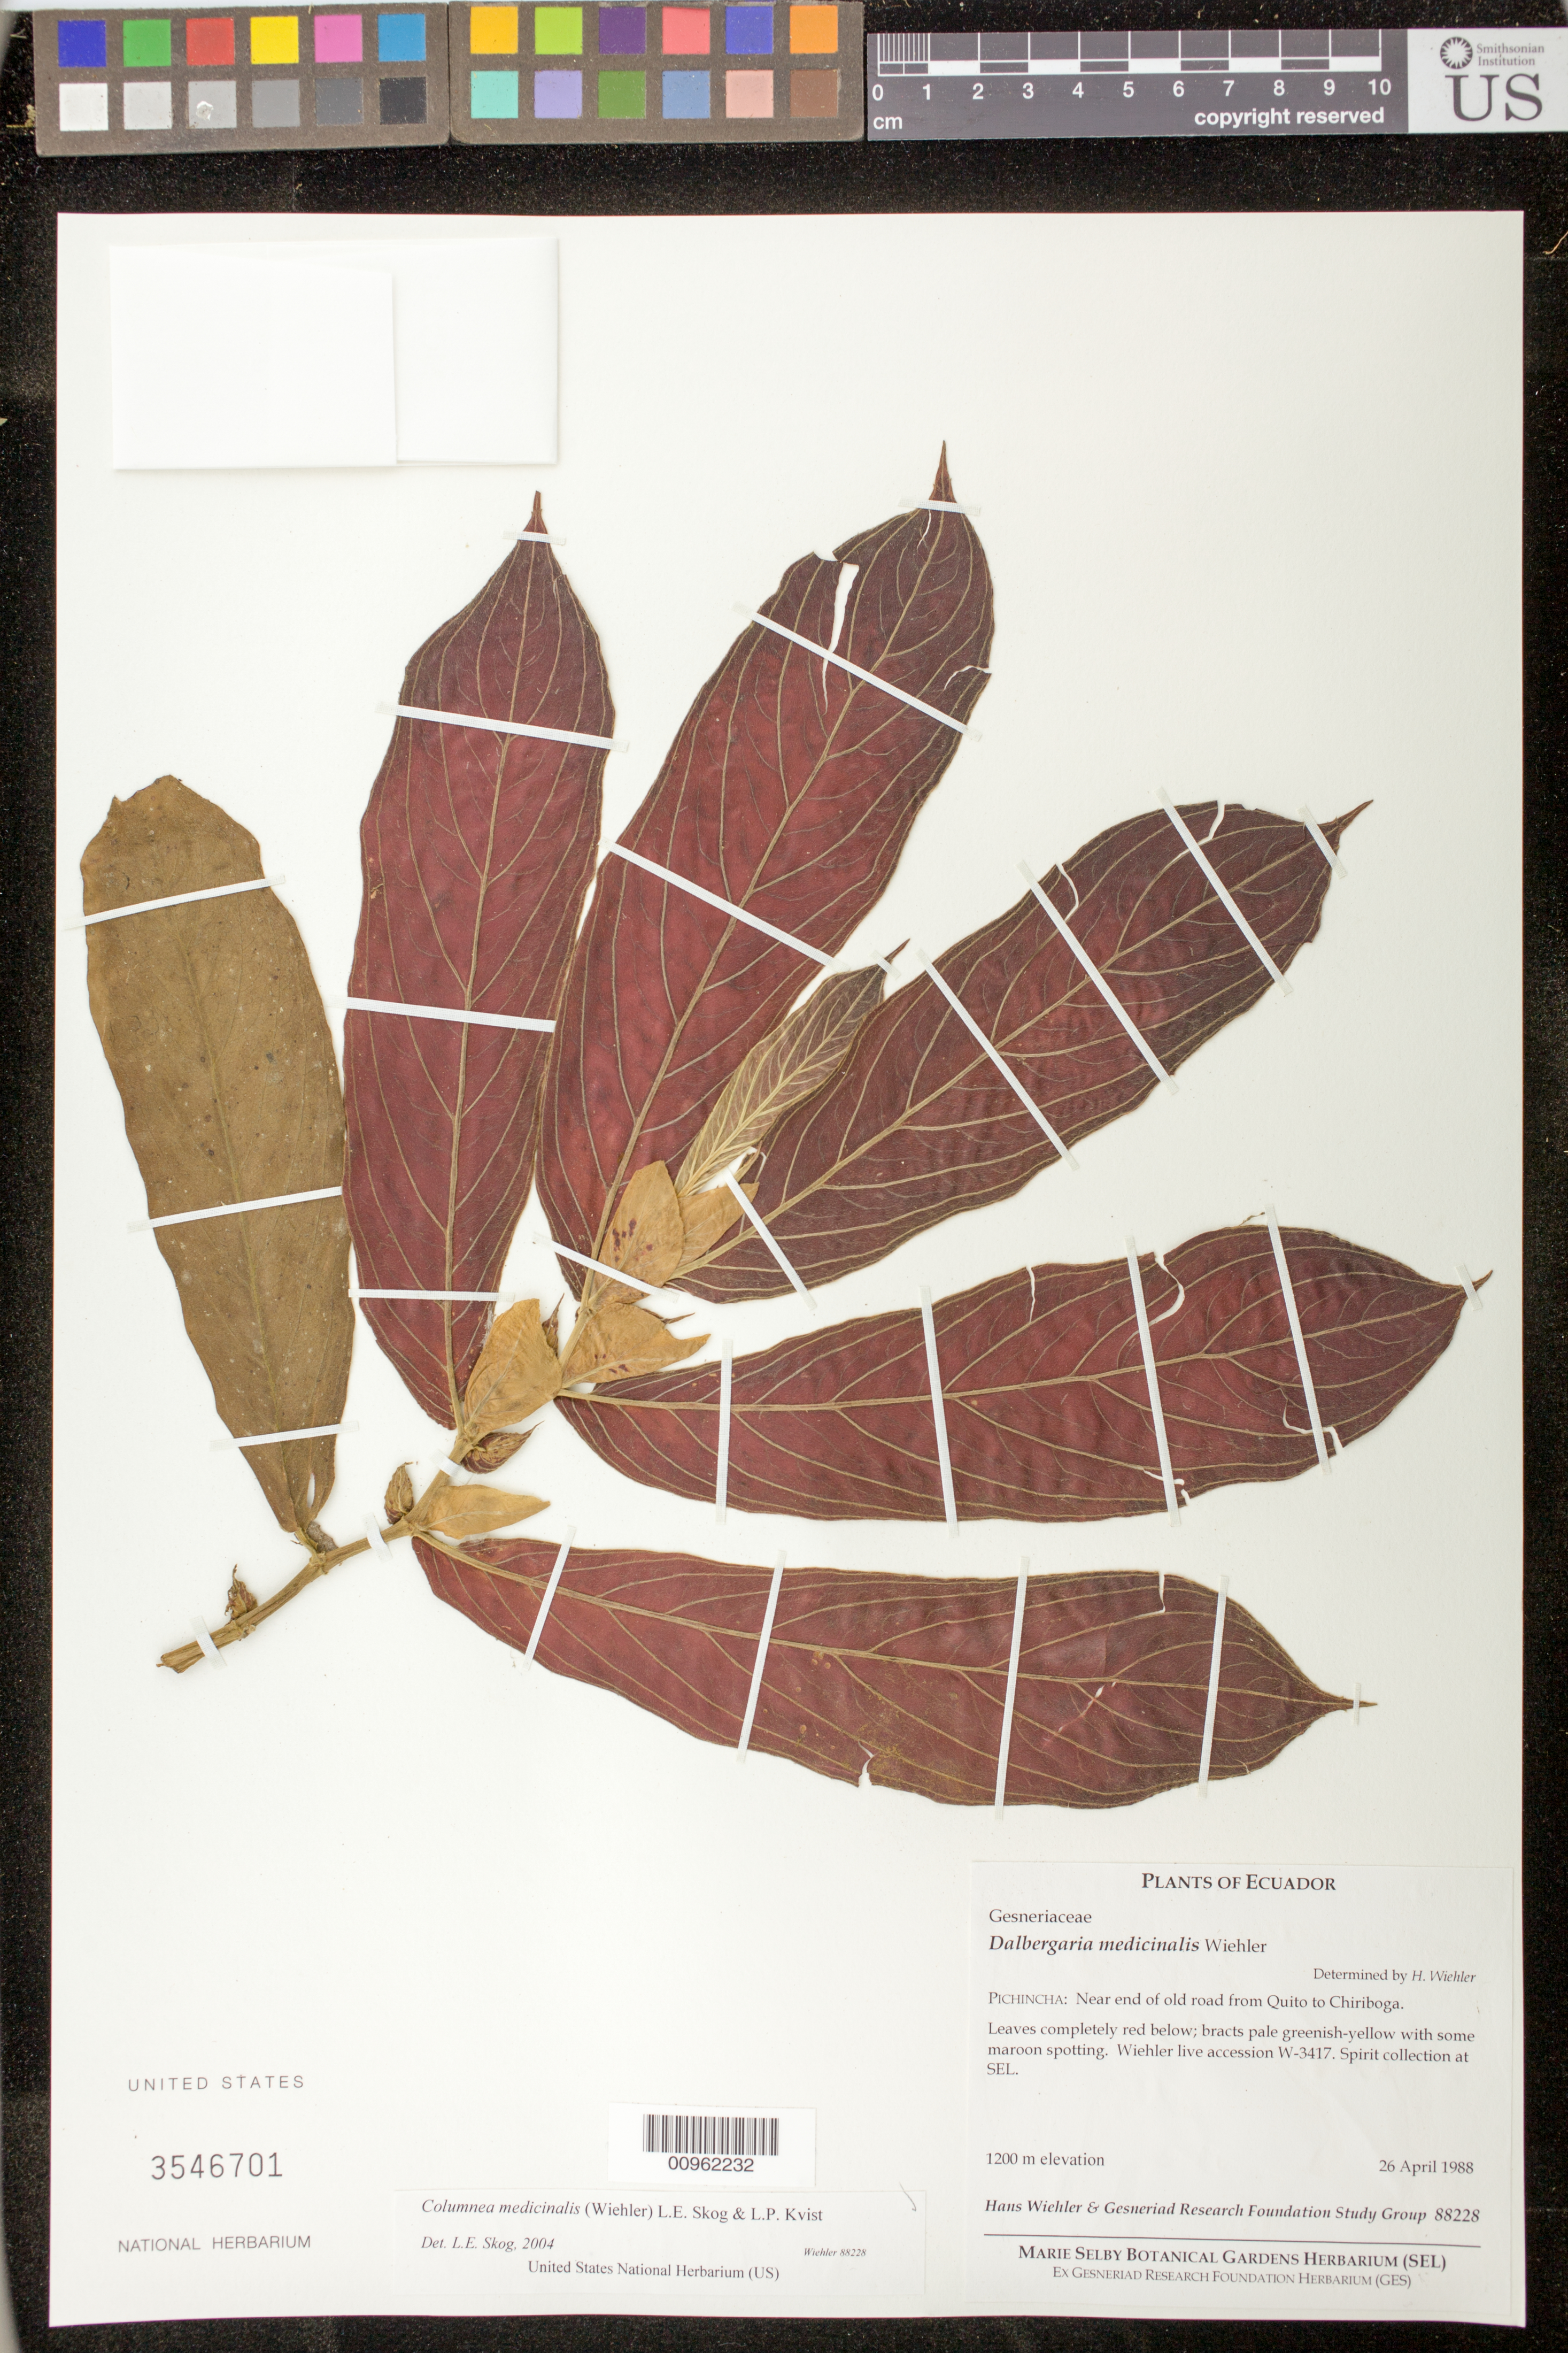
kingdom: Plantae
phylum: Tracheophyta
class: Magnoliopsida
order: Lamiales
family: Gesneriaceae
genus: Columnea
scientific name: Columnea medicinalis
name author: (Wiehler) L.E. Skog & L.P. Kvist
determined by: Skog, Laurence E.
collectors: H. J. Wiehler & GRF Study Group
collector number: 88228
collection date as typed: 26 Apr 1988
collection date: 1988-04-26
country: Ecuador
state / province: Pichincha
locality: Pichincha: near end of old road from Quito to Chiriboga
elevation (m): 1200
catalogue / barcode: US 3546701